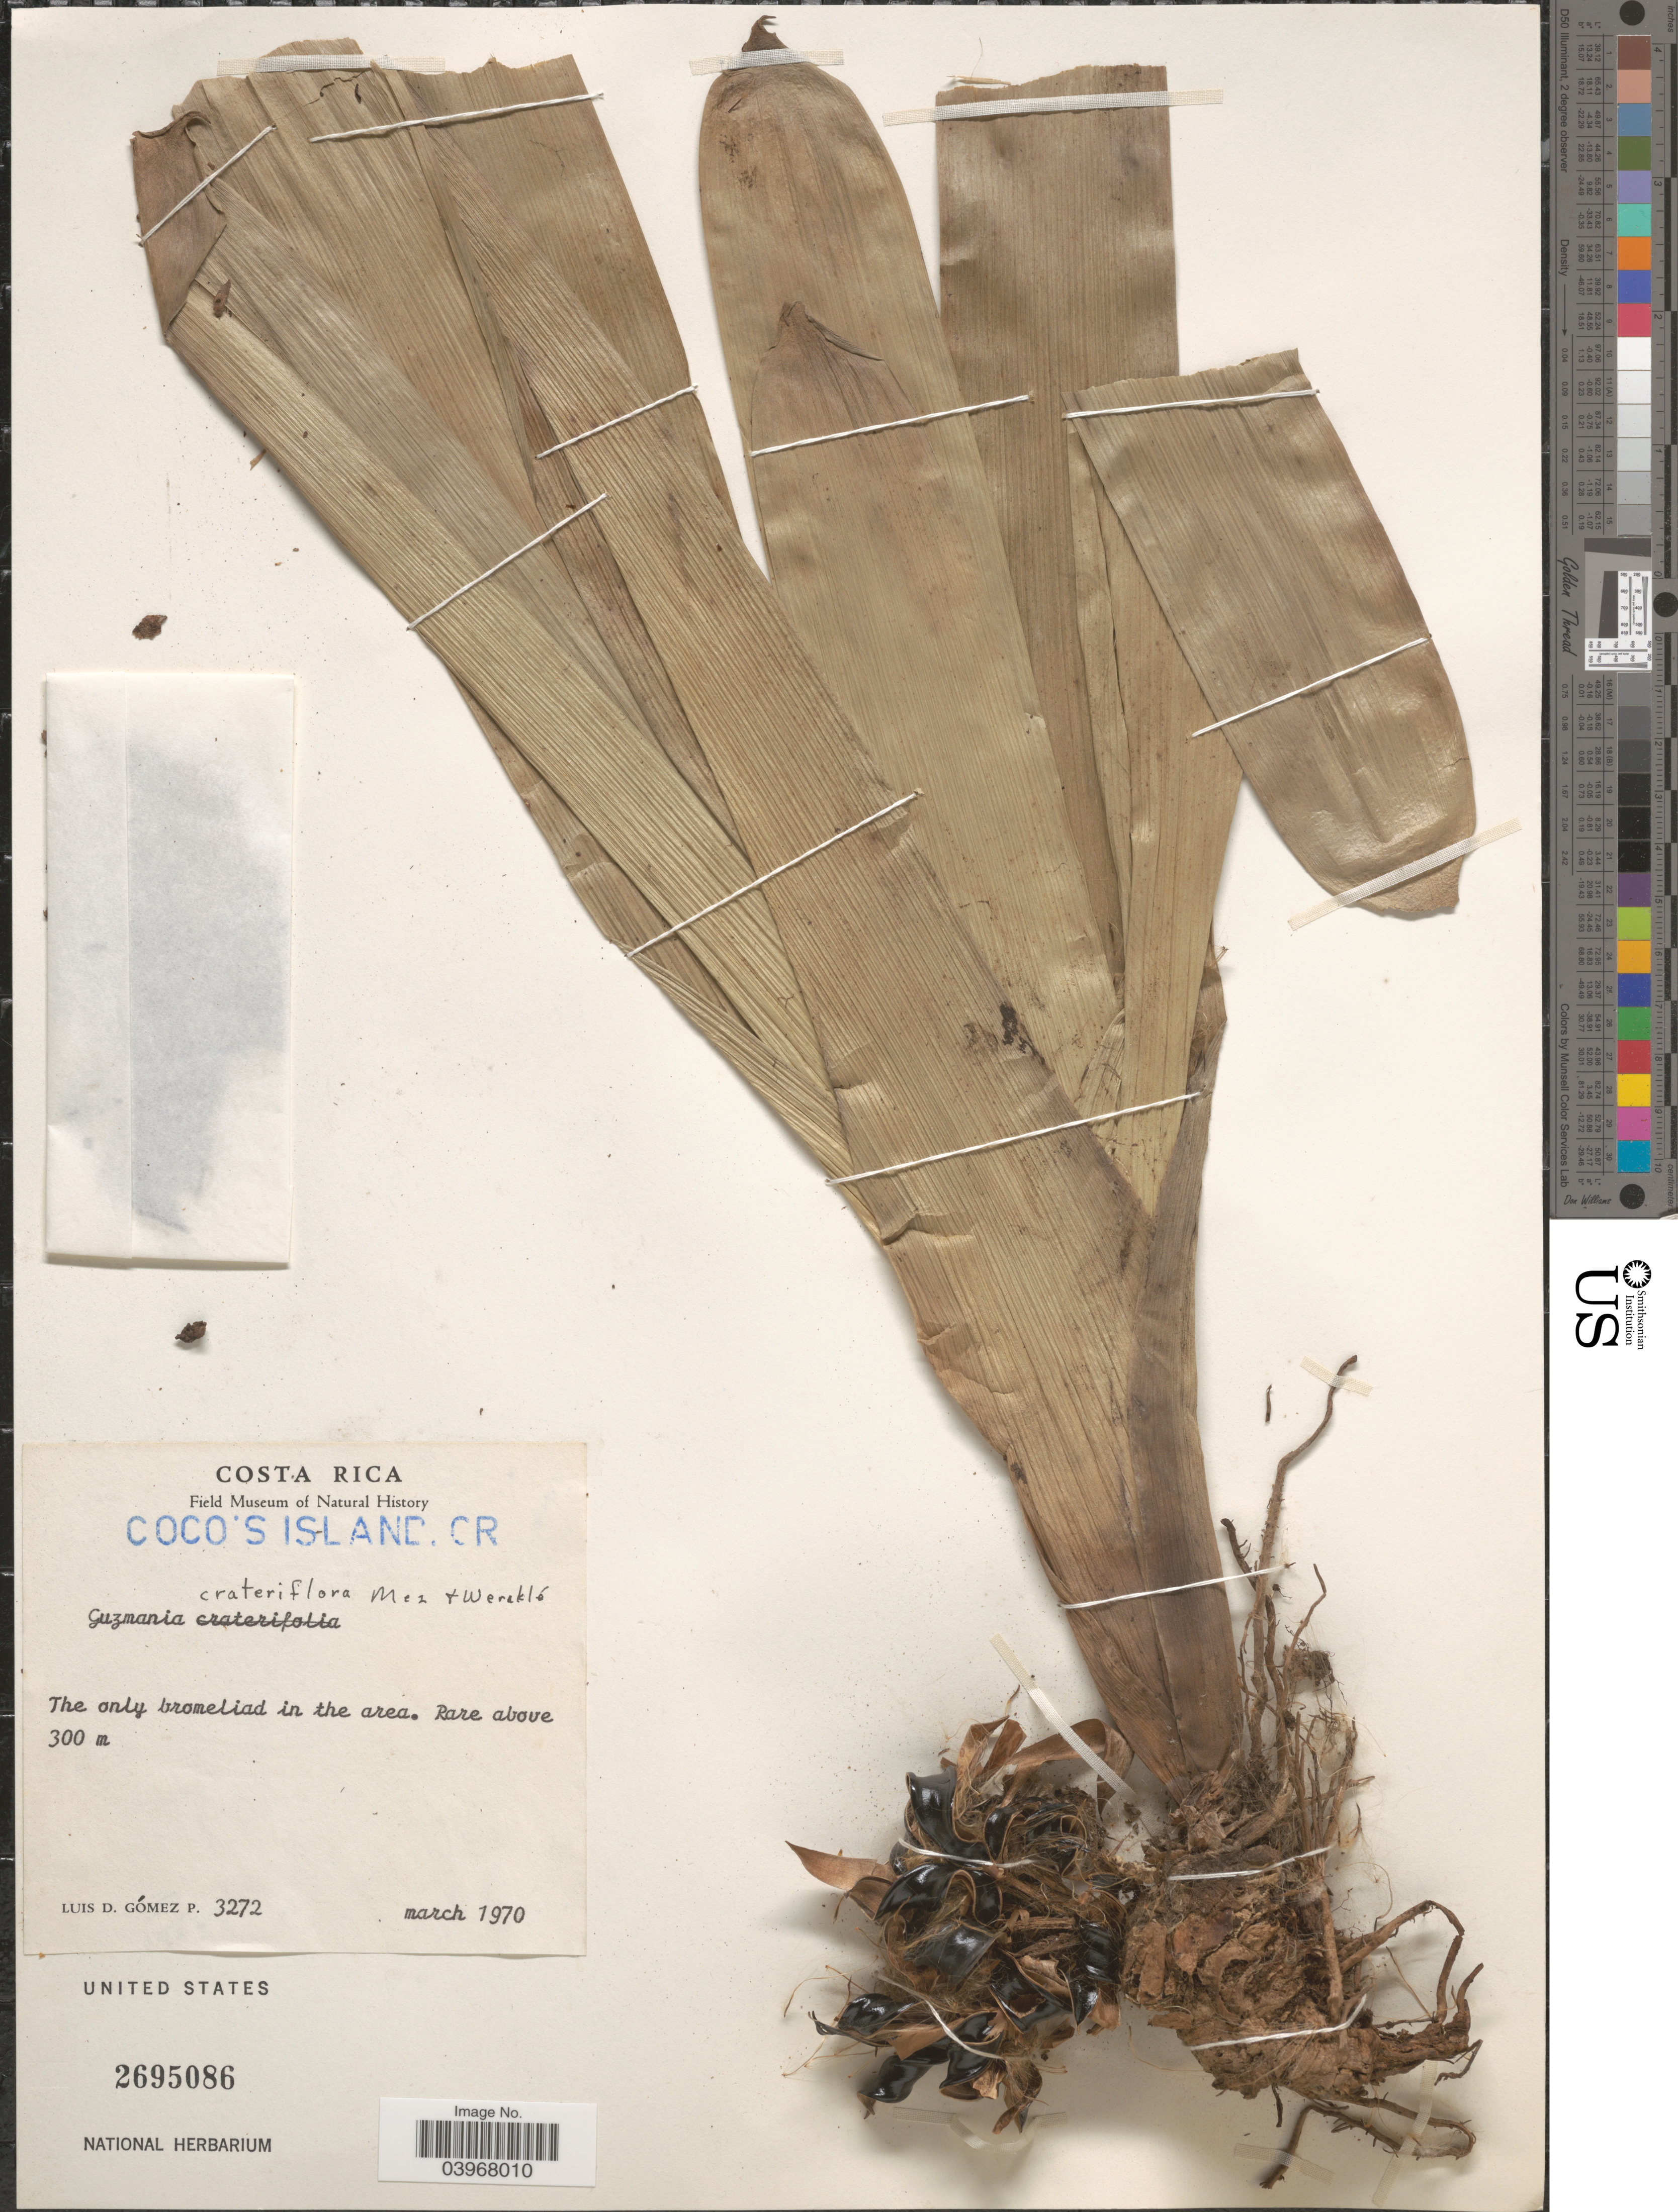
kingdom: Plantae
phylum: Tracheophyta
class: Liliopsida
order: Poales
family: Bromeliaceae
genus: Guzmania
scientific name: Guzmania sanguinea var. sanguinea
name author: (André) André ex Mez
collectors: L. D. Gómez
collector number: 3272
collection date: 1970-03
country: Costa Rica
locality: Coco's Island.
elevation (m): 300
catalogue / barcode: US 2695086